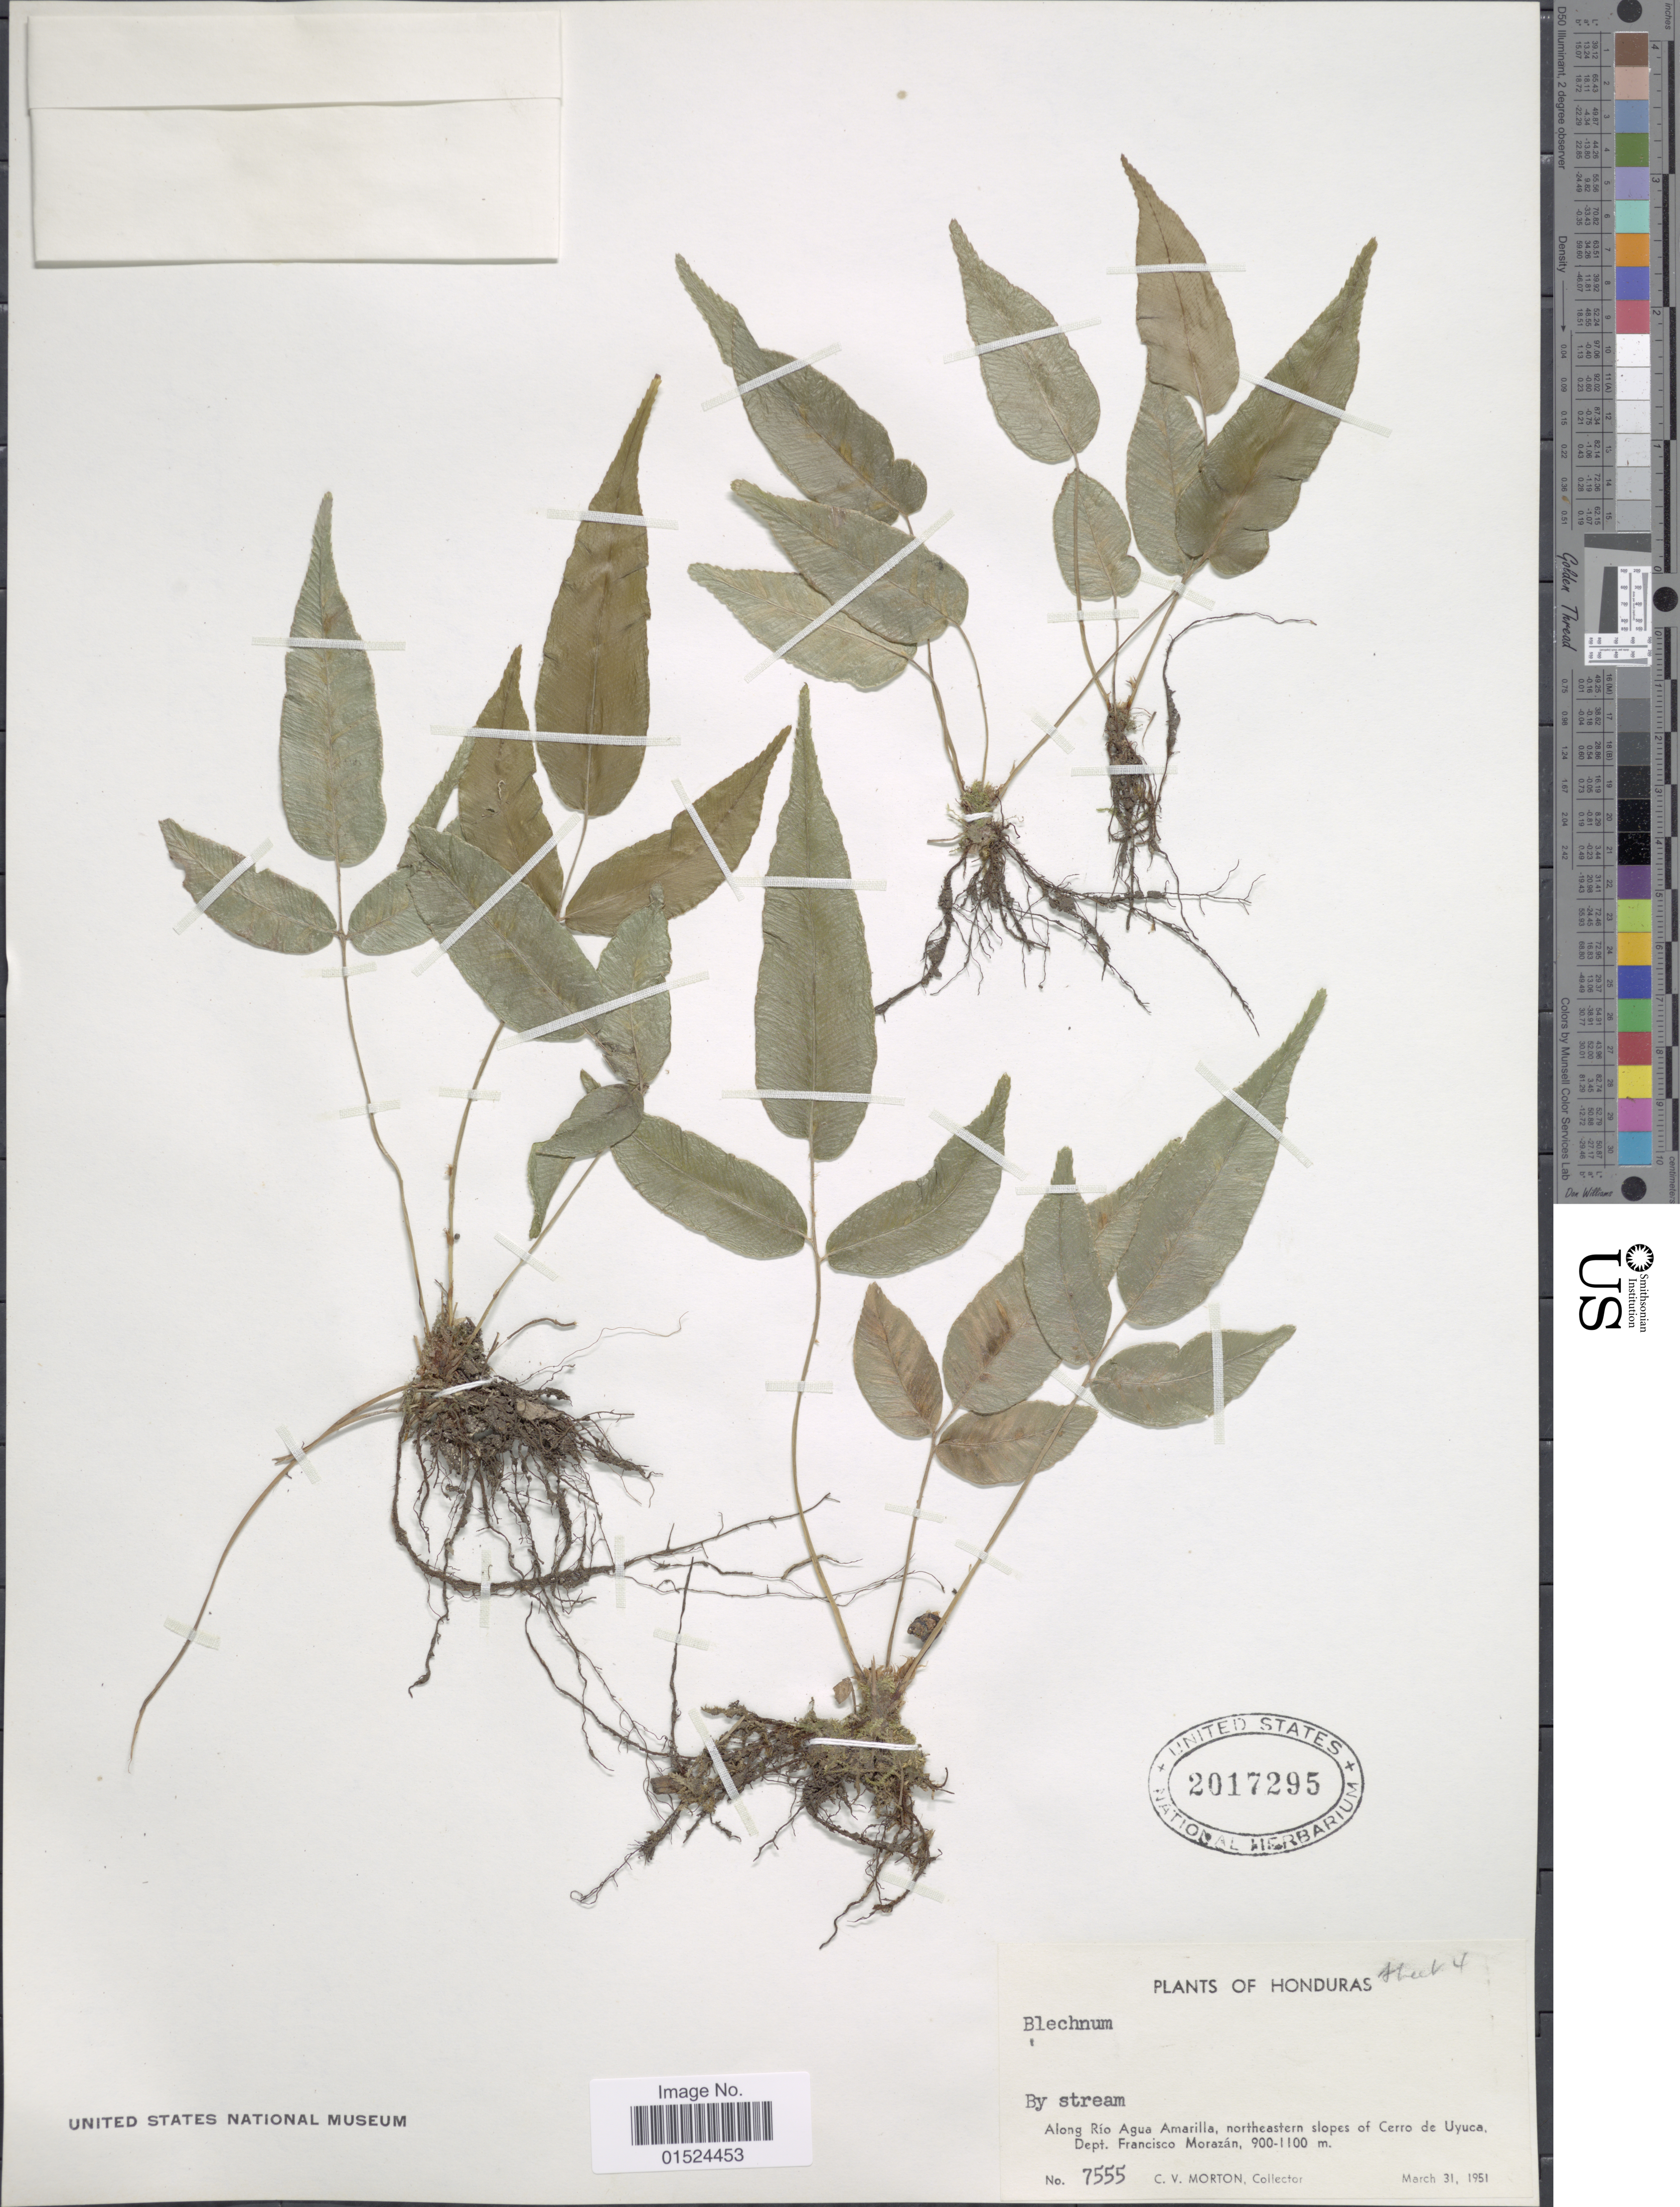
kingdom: Plantae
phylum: Tracheophyta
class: Polypodiopsida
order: Polypodiales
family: Blechnaceae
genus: Blechnum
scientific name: Blechnum schiedeanum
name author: (Schltdl. ex C. Presl) Hieron.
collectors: C. V. Morton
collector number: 7555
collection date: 1951-03-31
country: Honduras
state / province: Fco. Morazán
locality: Along Río Agua Amarilla, northeastern slopes of Cerro de Uyuca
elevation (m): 900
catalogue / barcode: US 2017295